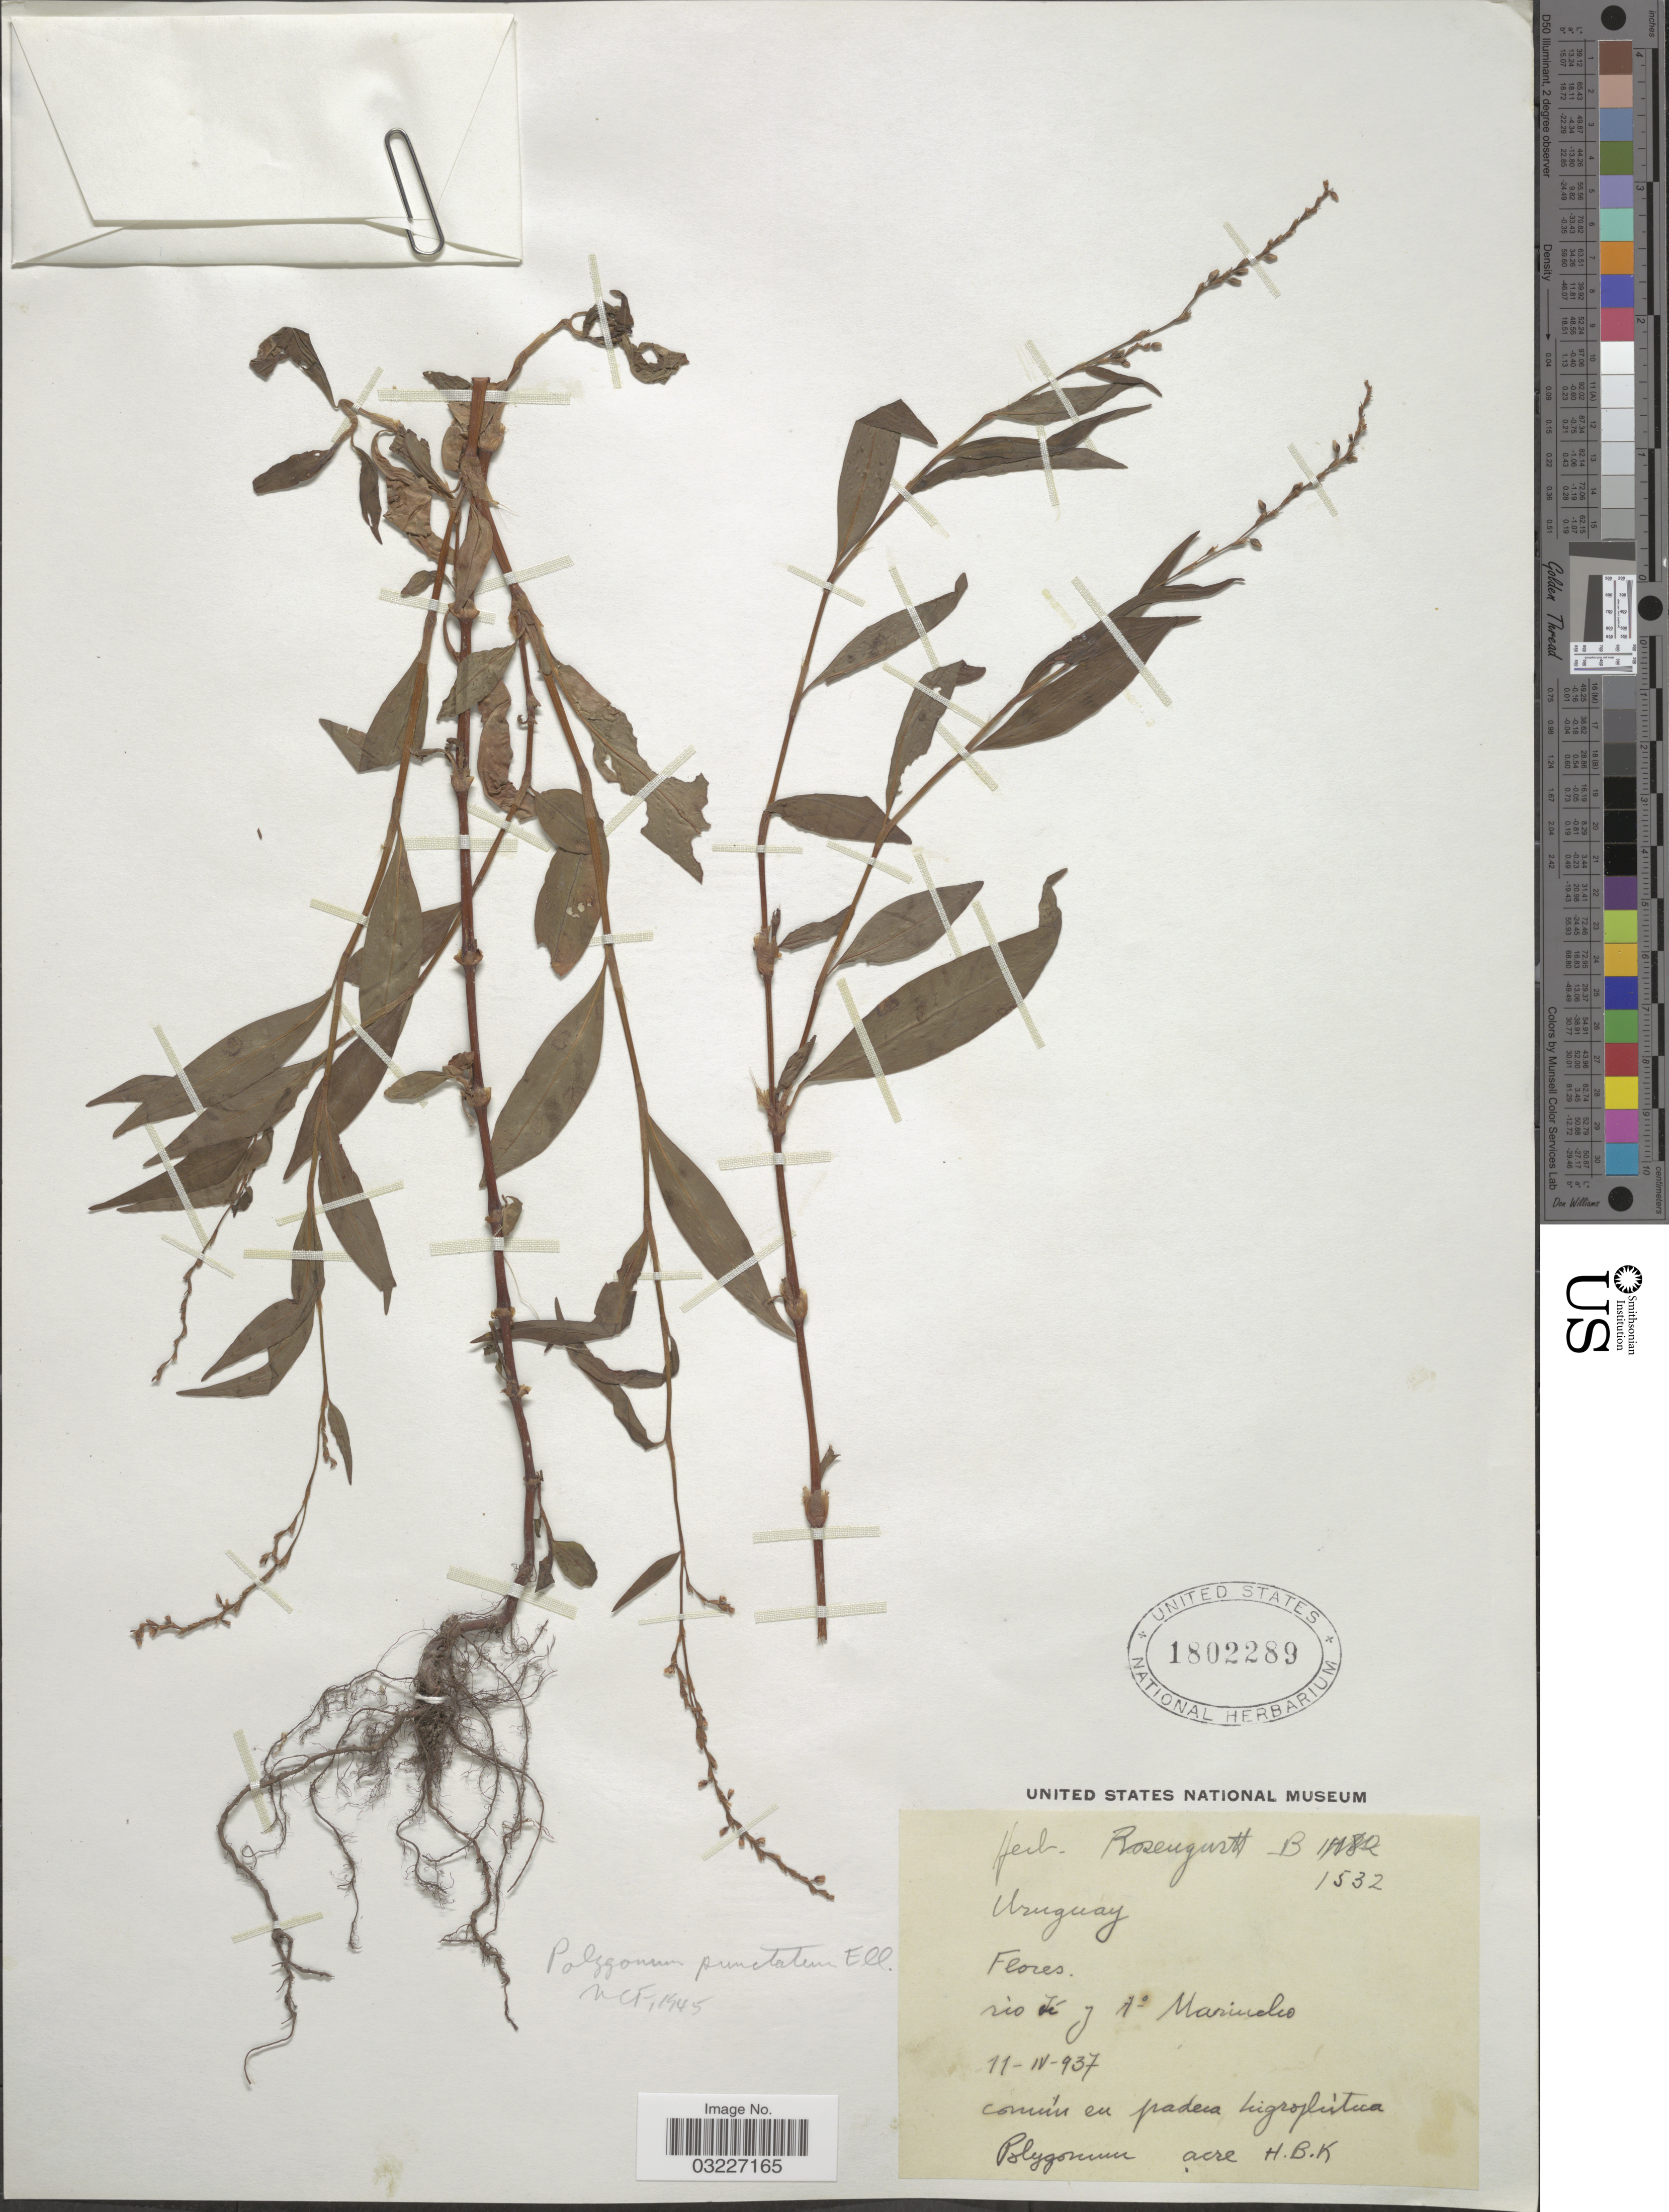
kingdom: Plantae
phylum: Tracheophyta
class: Magnoliopsida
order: Caryophyllales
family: Polygonaceae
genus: Polygonum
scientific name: Polygonum punctatum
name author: Elliott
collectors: ex herb. Rosengurtt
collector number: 1532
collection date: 1937-04-11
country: Uruguay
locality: RioYi y A° Marincho.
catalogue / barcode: US 1802289